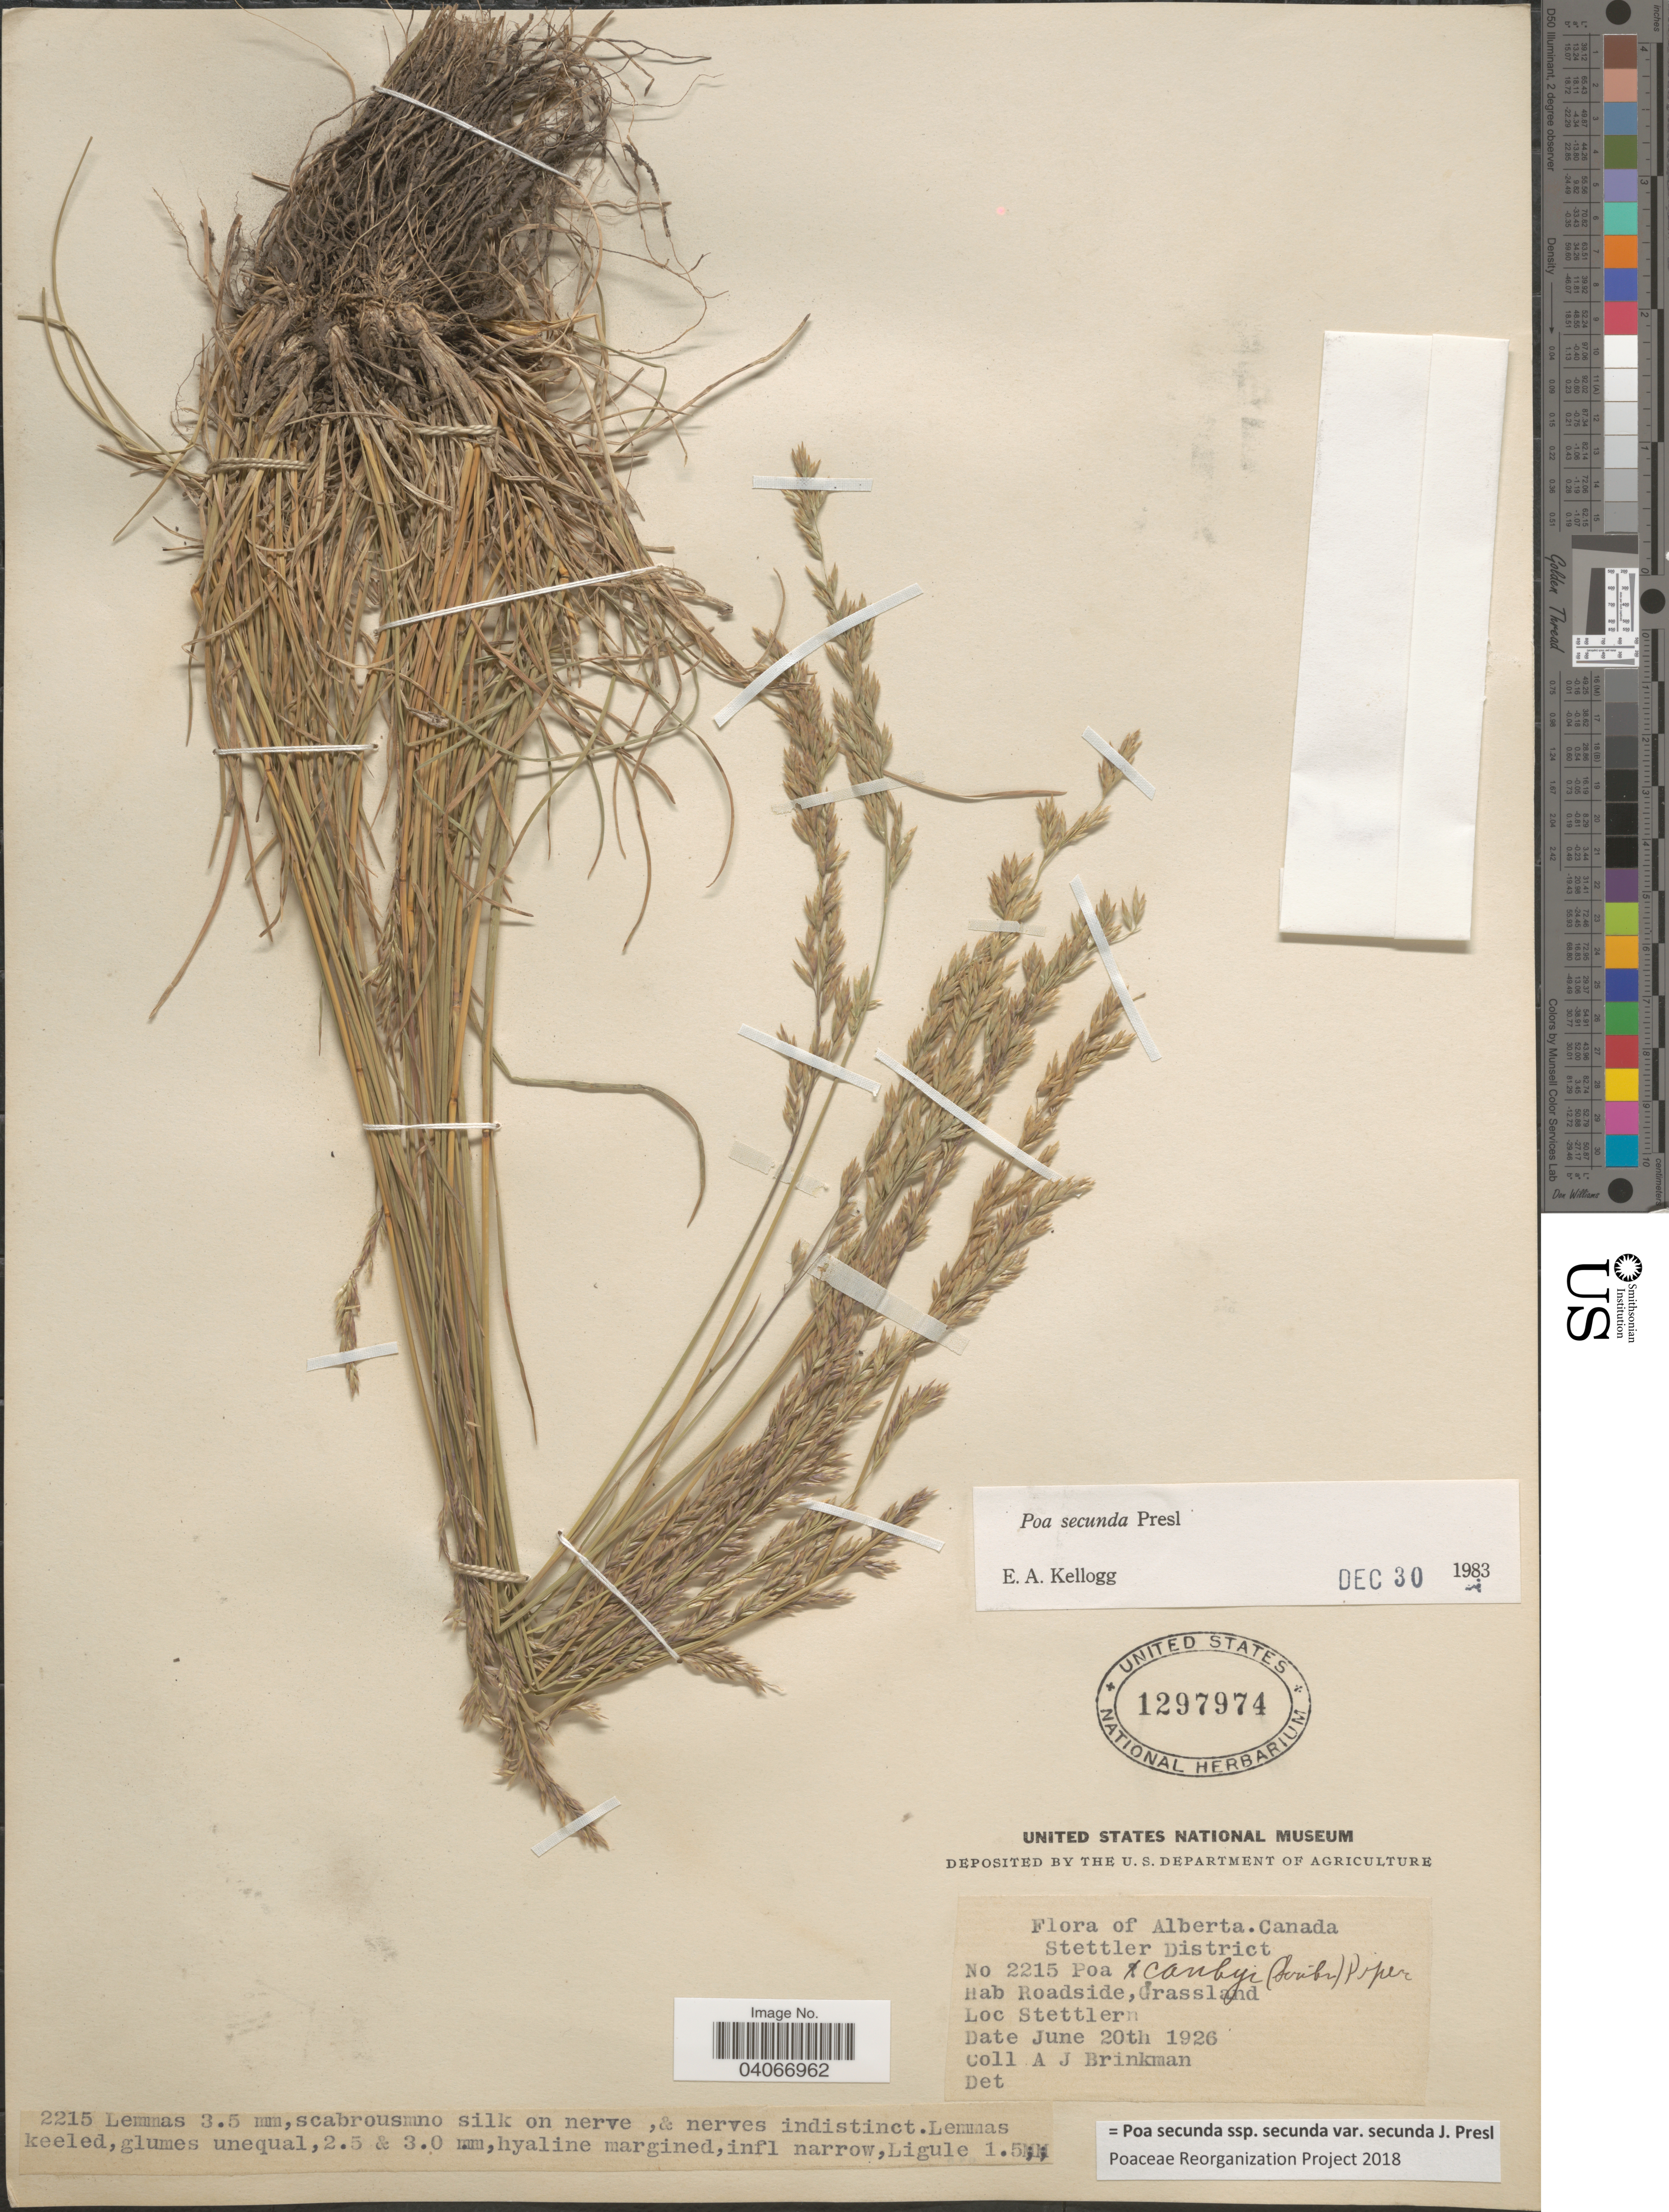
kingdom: Plantae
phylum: Tracheophyta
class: Liliopsida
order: Poales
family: Poaceae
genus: Poa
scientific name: Poa secunda subsp. secunda var. secunda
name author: J. Presl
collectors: A. Brinkman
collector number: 2215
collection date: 1926-06-20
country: Canada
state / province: Alberta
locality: Stettler District. Roadside, Grassland. Stettler.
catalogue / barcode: US 1297974